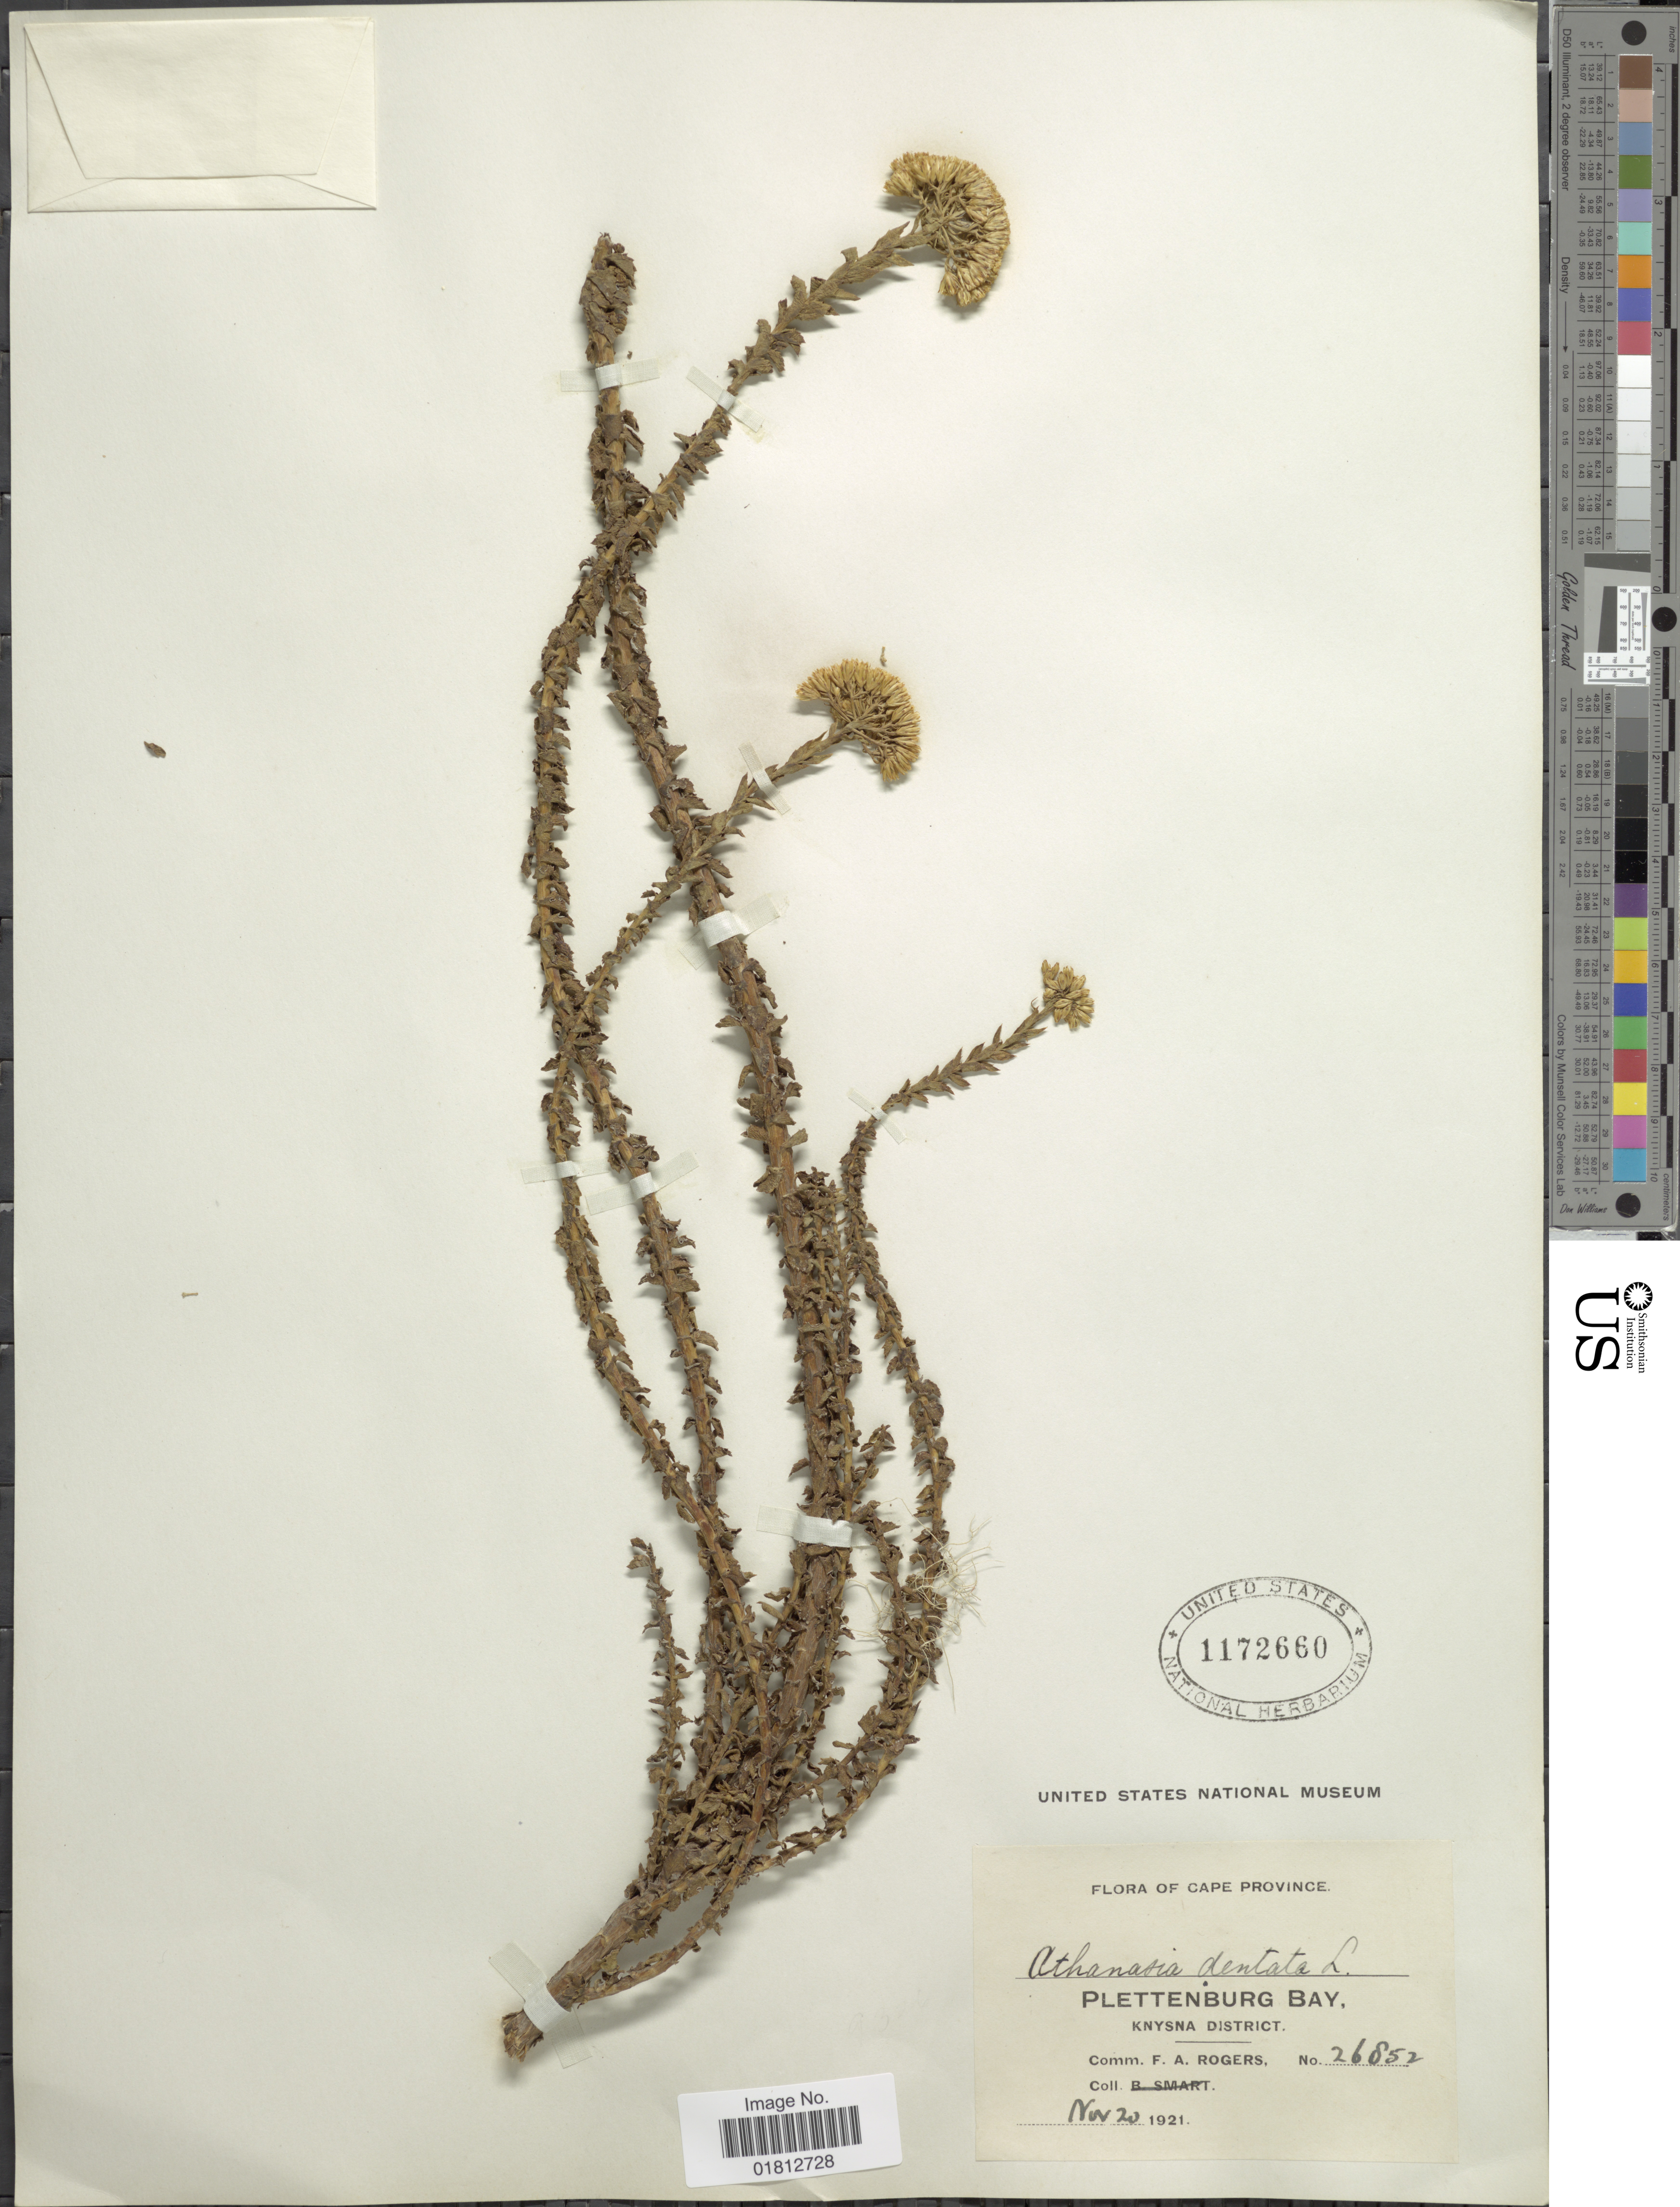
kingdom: Plantae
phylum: Tracheophyta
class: Magnoliopsida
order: Asterales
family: Asteraceae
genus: Athanasia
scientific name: Athanasia dentata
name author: (L.) L.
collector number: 26852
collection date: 1921-11-20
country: South Africa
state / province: Western Cape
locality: Plettenburg Bay, Knysna District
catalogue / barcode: US 1172660